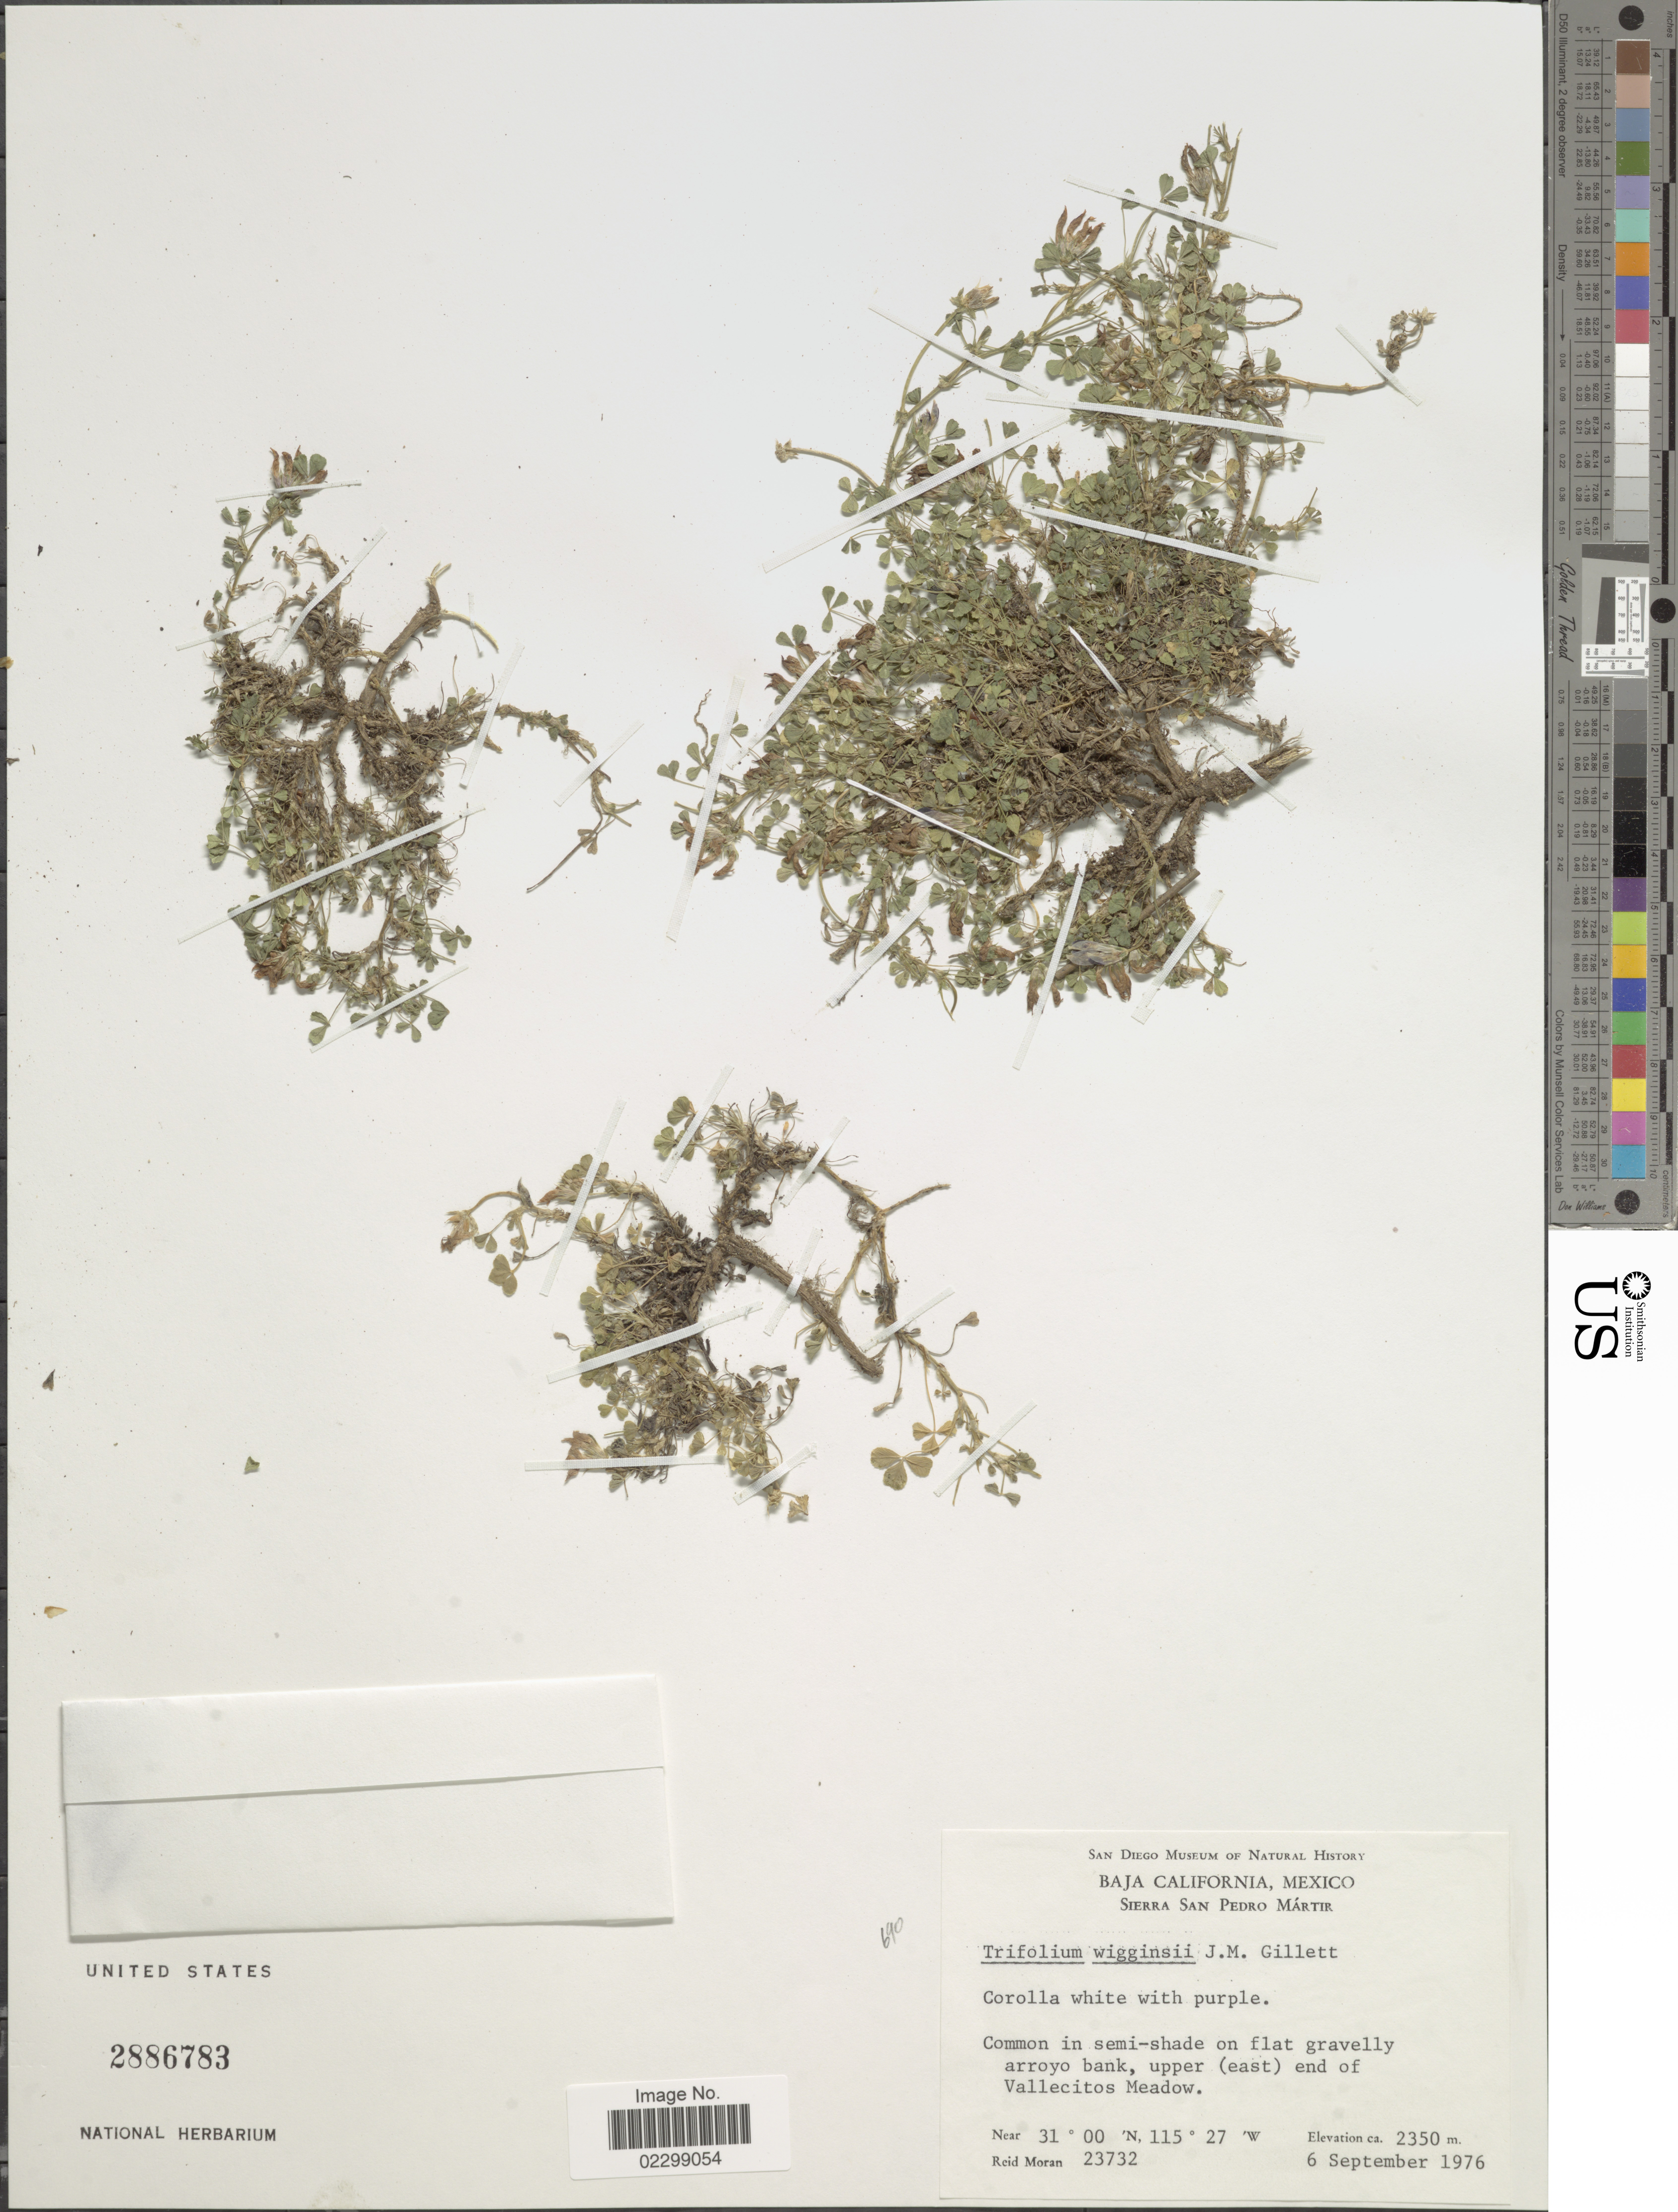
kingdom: Plantae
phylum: Tracheophyta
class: Magnoliopsida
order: Fabales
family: Fabaceae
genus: Trifolium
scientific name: Trifolium wigginsii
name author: J.M. Gillett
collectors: R. V. Moran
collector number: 23732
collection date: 1976-09-06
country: Mexico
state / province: Baja California Norte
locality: Sierra San Pedro Mártir, common in semi-shade on flat gravelly arroyo bank, upper (east) end of Vallecitos Meadow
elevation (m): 2350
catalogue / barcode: US 2886783